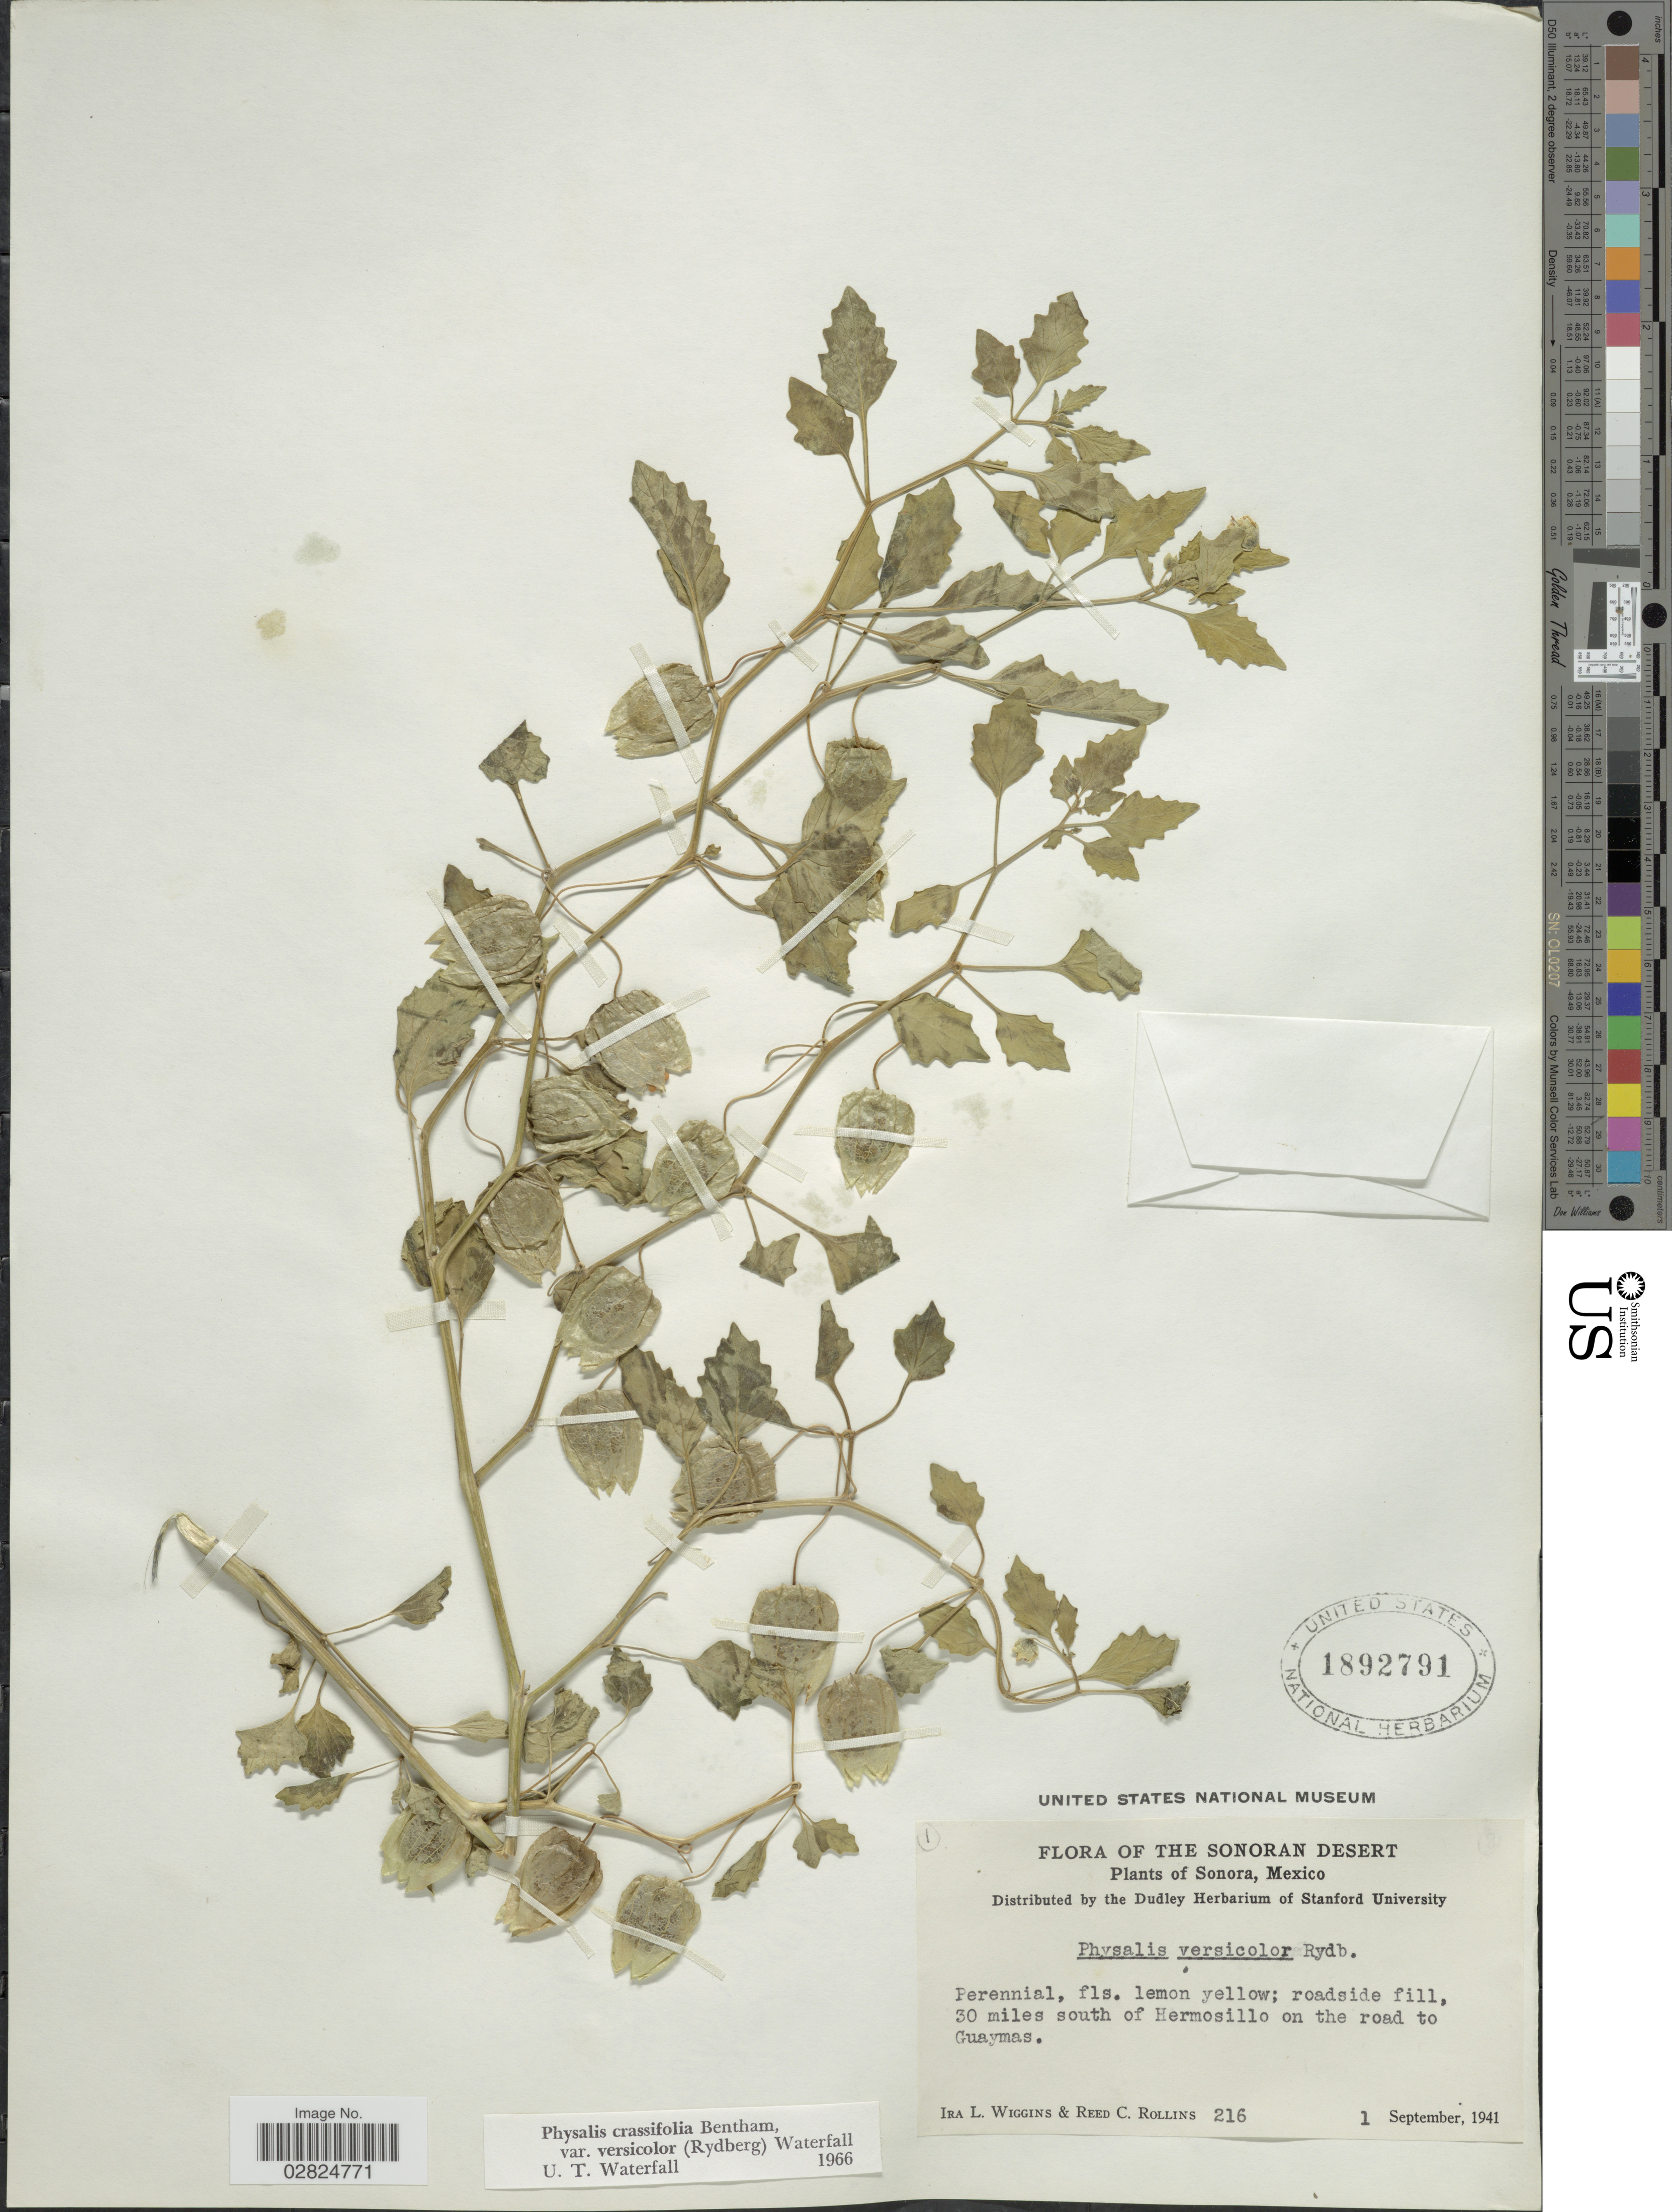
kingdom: Plantae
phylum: Tracheophyta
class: Magnoliopsida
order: Solanales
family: Solanaceae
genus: Physalis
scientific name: Physalis crassifolia var. versicolor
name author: Benth.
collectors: I. L. Wiggins & R. C. Rollins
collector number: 216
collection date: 1941-09-01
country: Mexico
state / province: Sonora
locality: Sonoran Desert. Roadside fill, 30 miles south of Hermosillo on the road to Guaymas.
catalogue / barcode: US 1892791